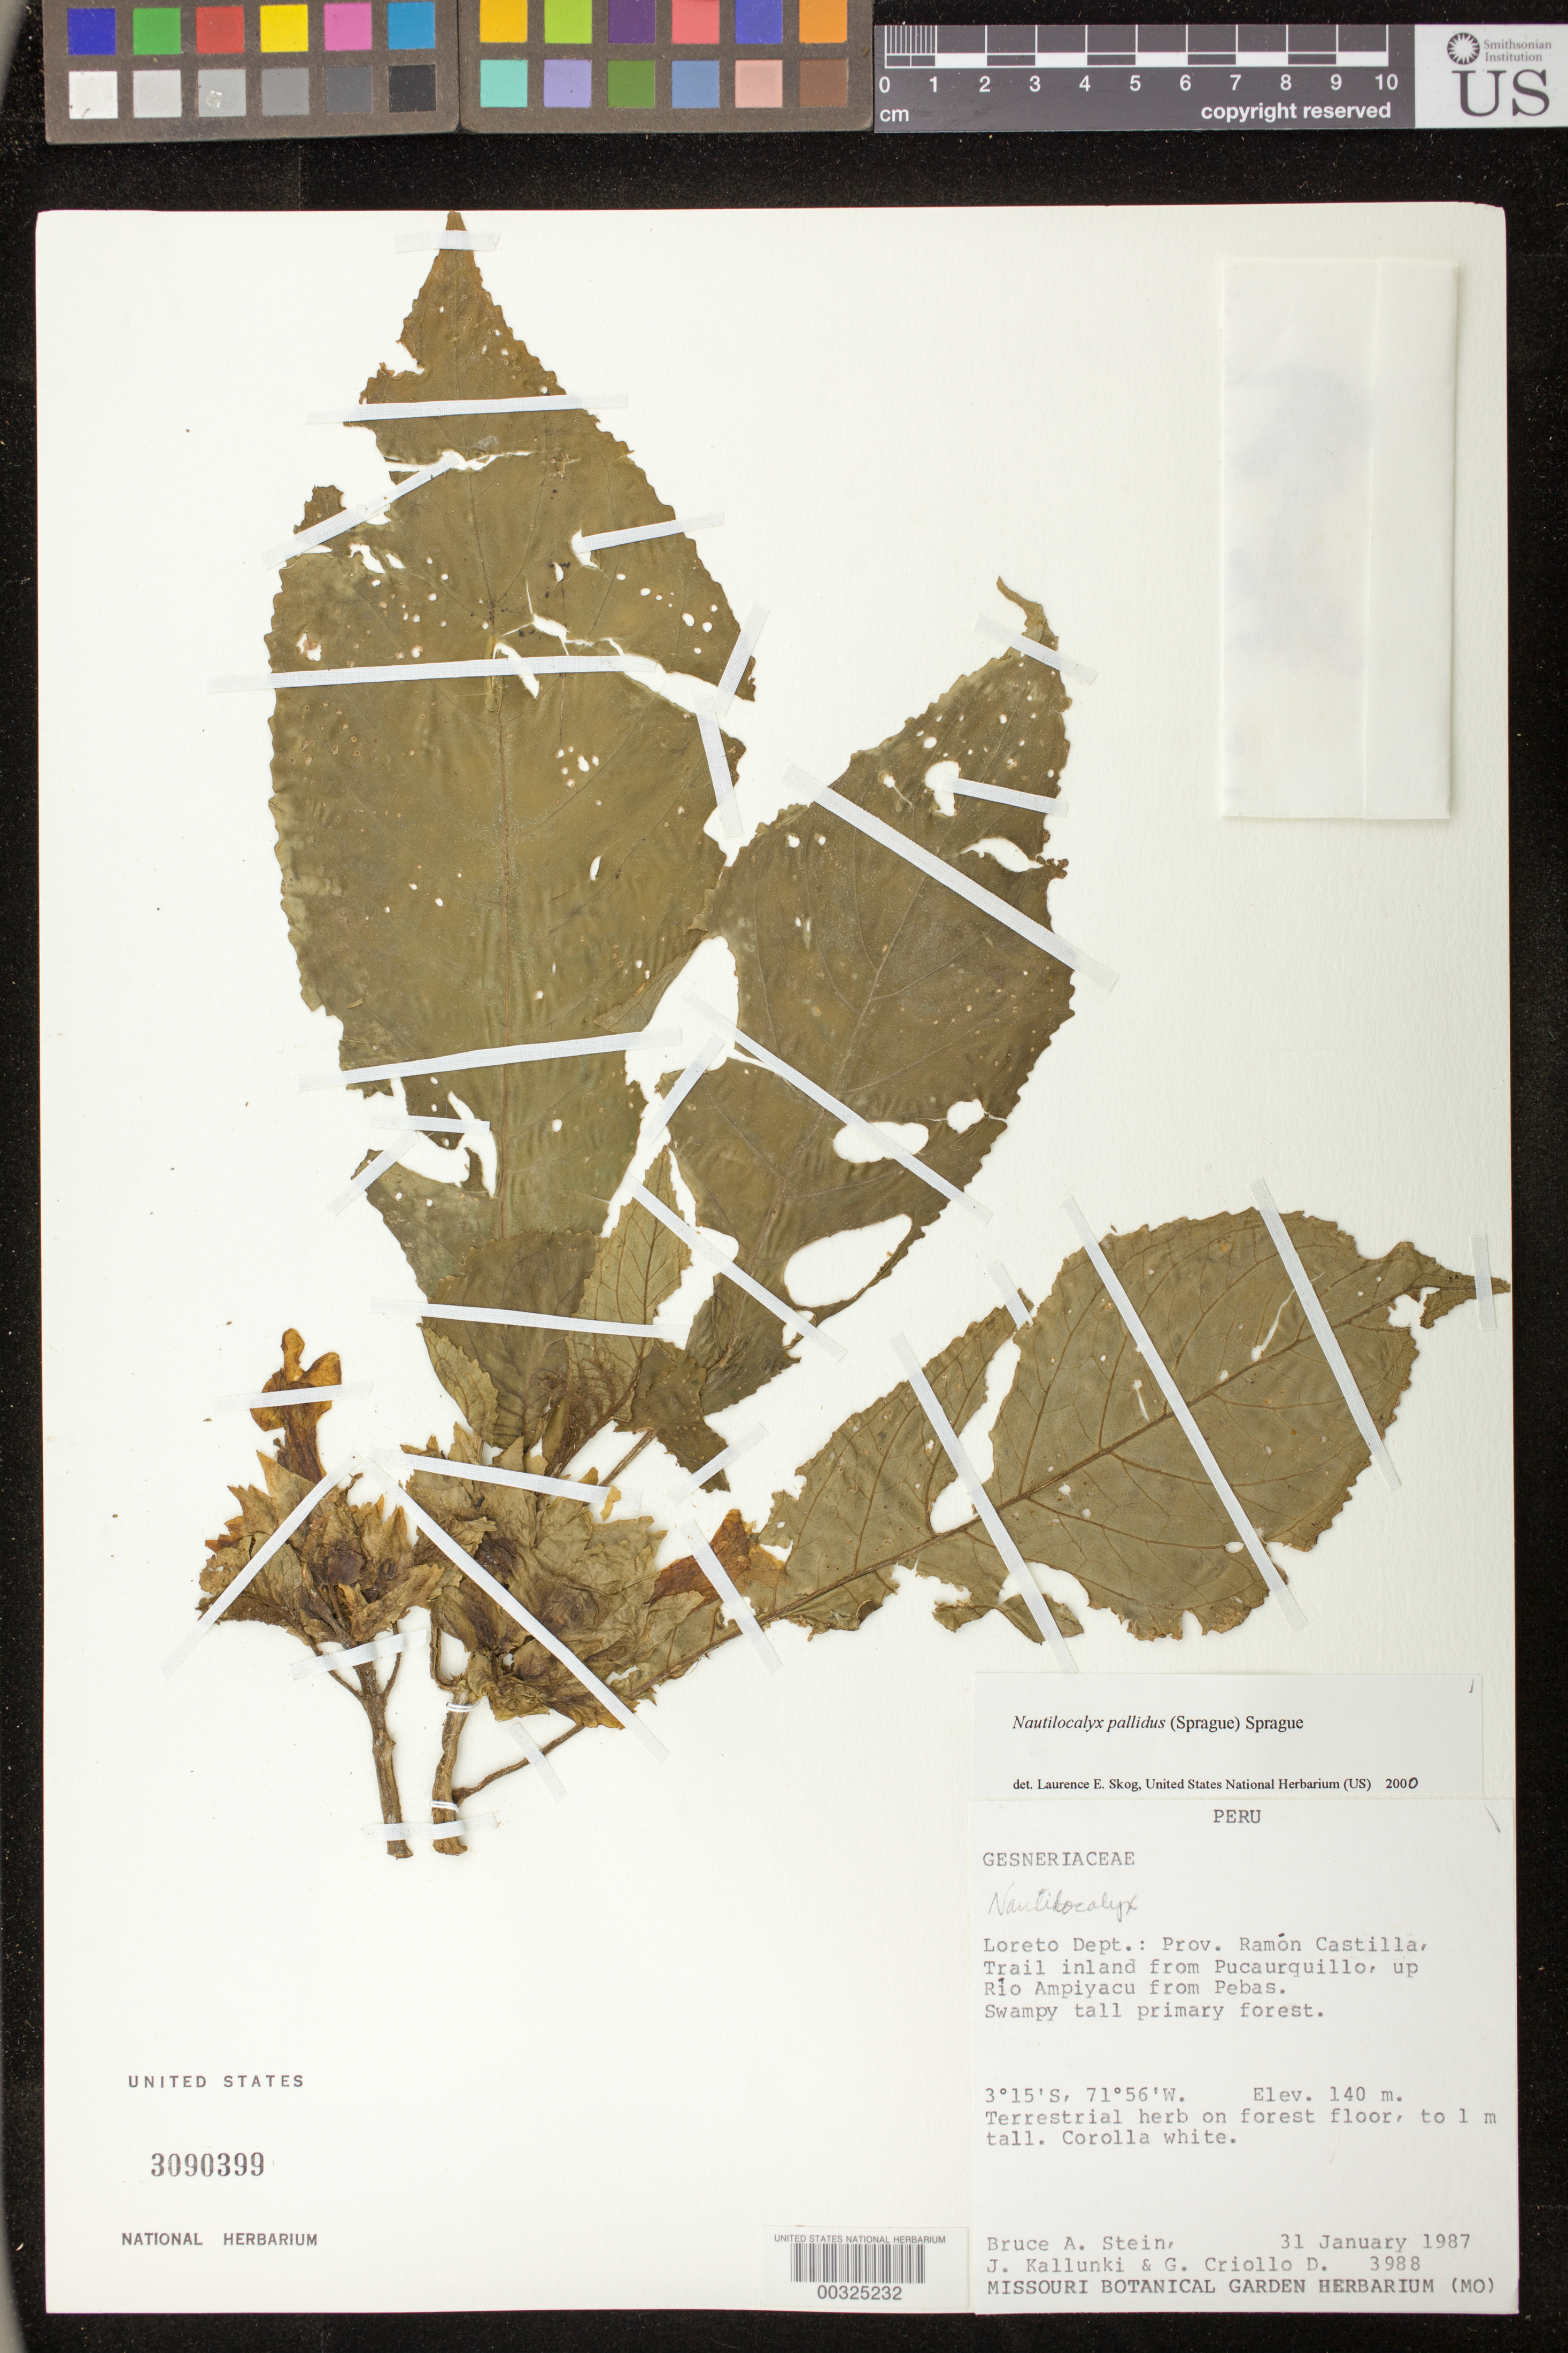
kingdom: Plantae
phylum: Tracheophyta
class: Magnoliopsida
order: Lamiales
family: Gesneriaceae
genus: Nautilocalyx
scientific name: Nautilocalyx pallidus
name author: (Sprague) C. Sprague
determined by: Skog, Laurence E.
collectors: B. A. Stein, J. Kallunki & G. Criollo D.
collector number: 3988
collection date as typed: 31 Jan 1987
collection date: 1987-01-31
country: Peru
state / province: Loreto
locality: Prov. Ramón Castilla, trail inland from Pucaurquillo, up Río Ampiyacu from Pebas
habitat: Swampy tall primary forest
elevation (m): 140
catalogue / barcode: US 3090399